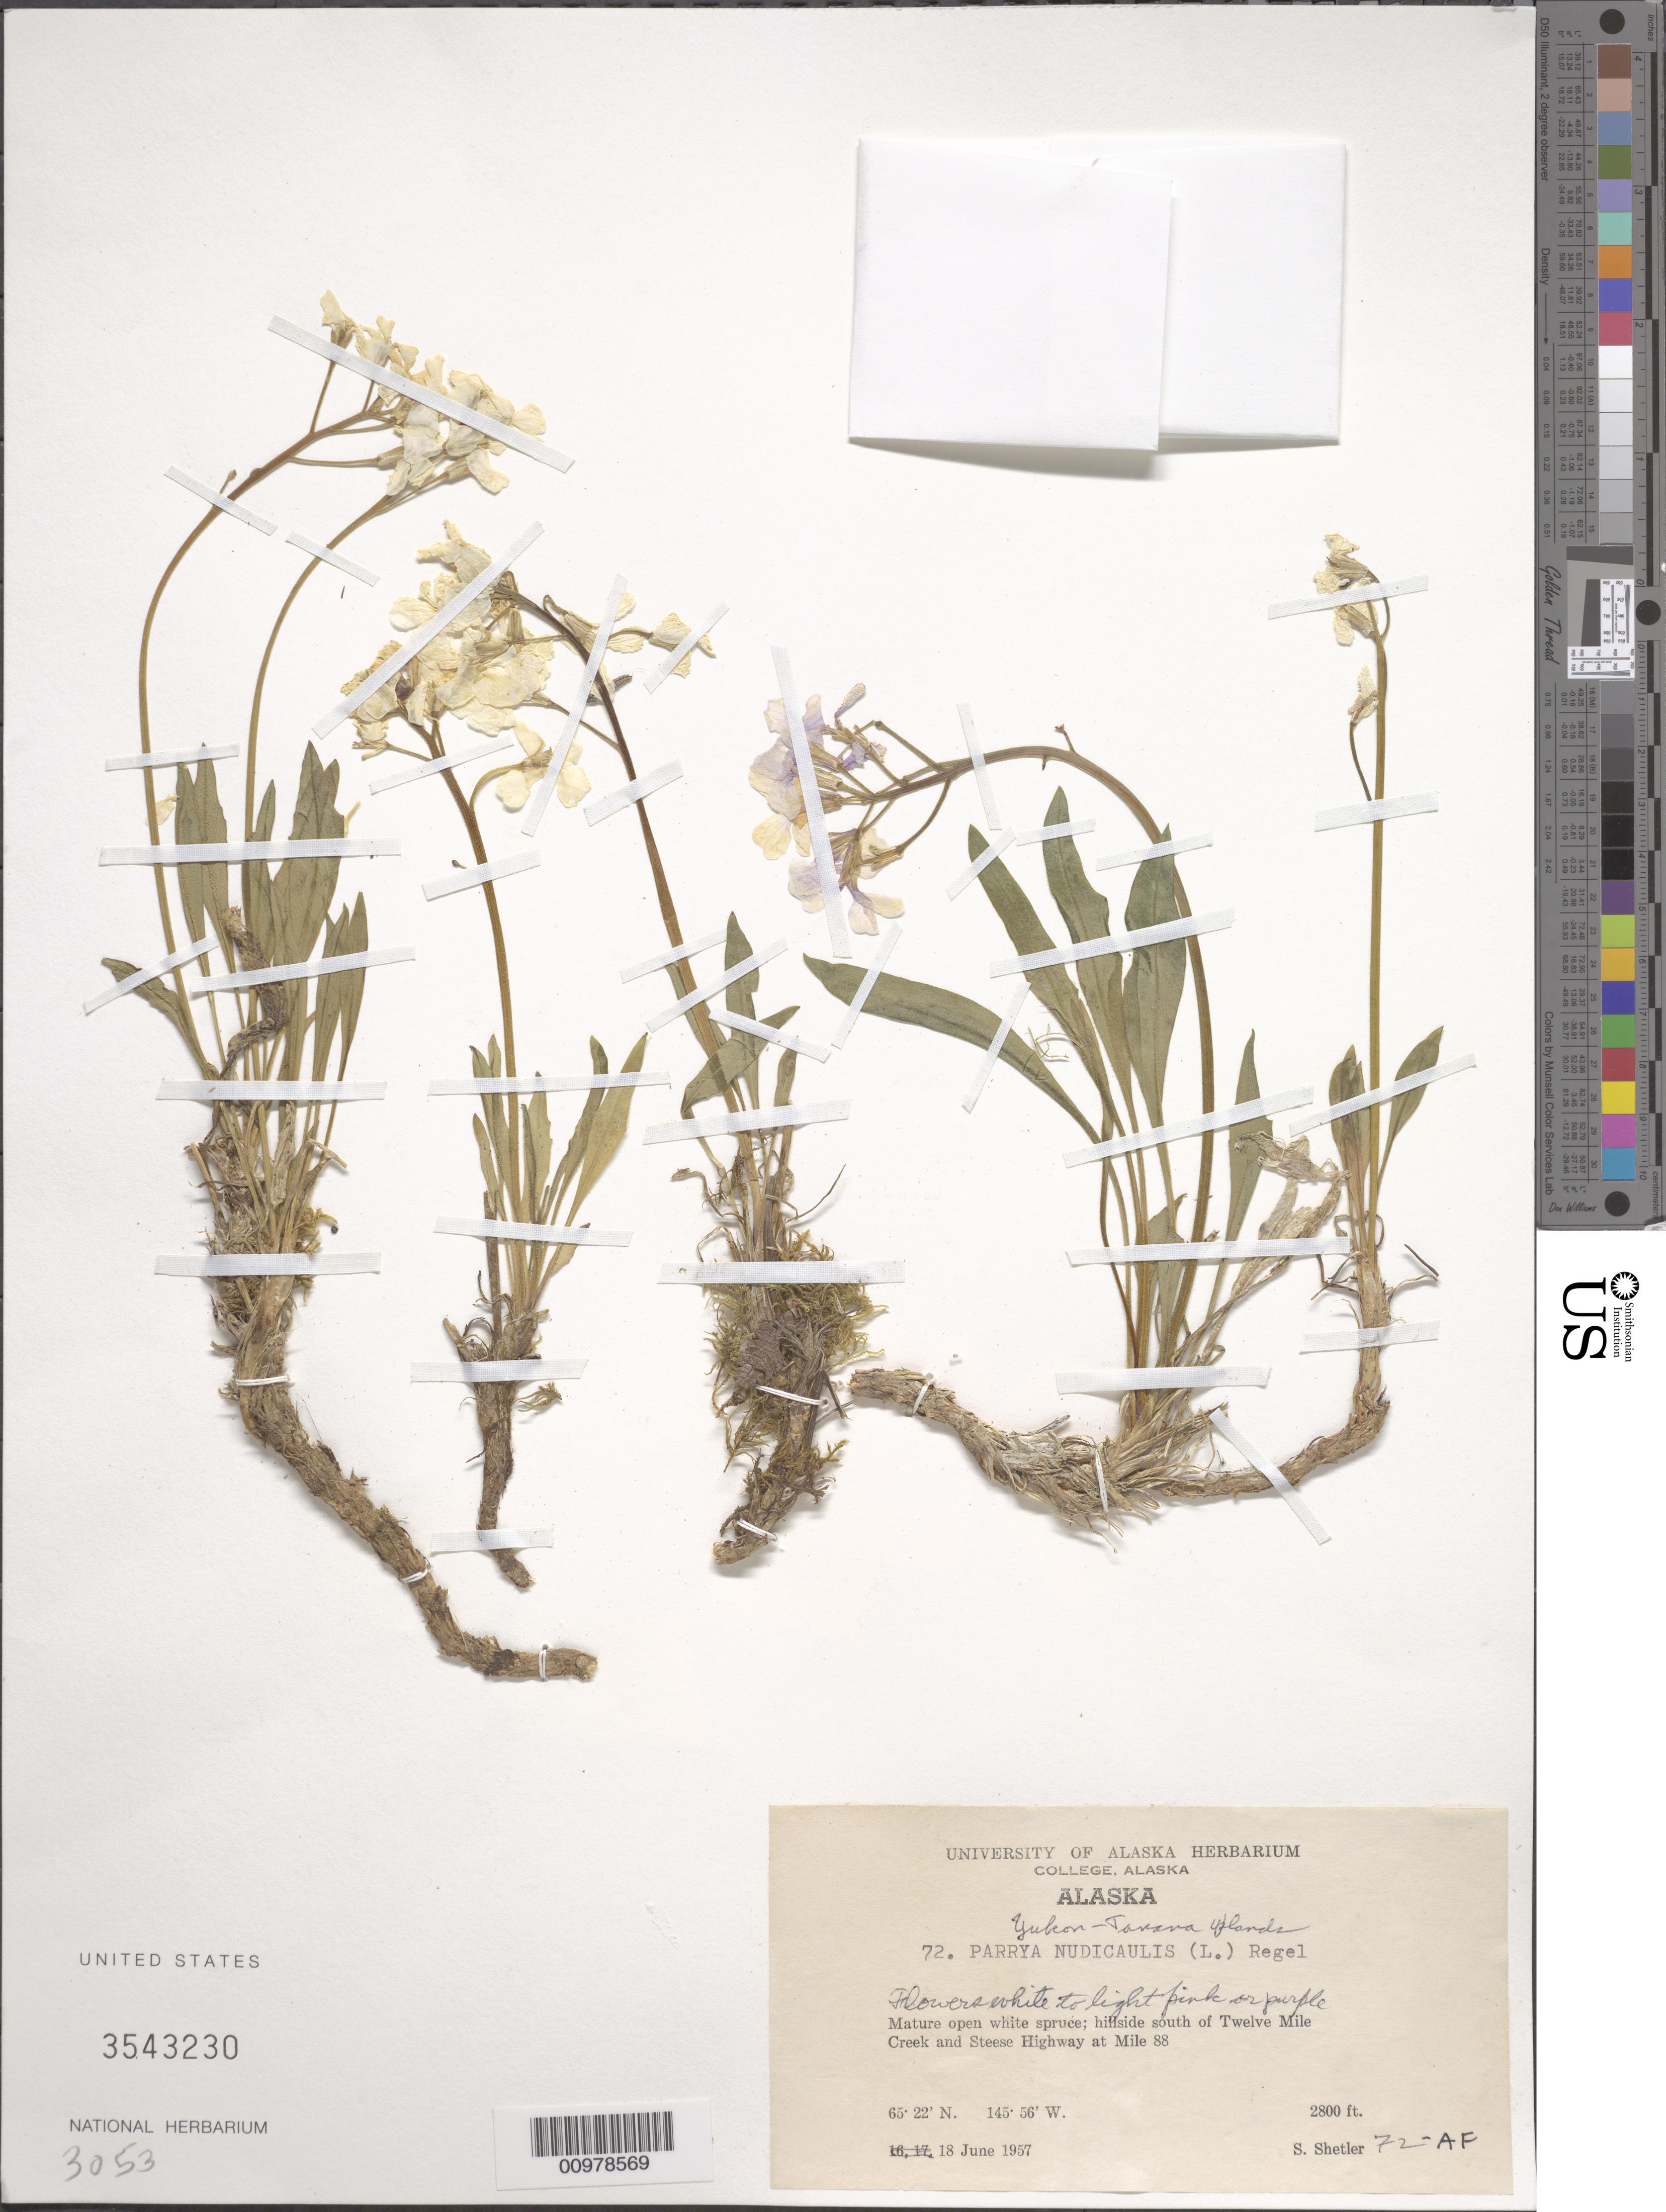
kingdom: Plantae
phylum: Tracheophyta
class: Magnoliopsida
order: Brassicales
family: Brassicaceae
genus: Parrya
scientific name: Parrya nudicaulis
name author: (L.) Regel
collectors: S. Shetler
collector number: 72-AF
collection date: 1957-06-18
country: United States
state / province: Alaska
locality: Hillside south of Twelve Mile Creek and Steese Highway at Mile 88.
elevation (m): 853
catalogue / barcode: US 3543230